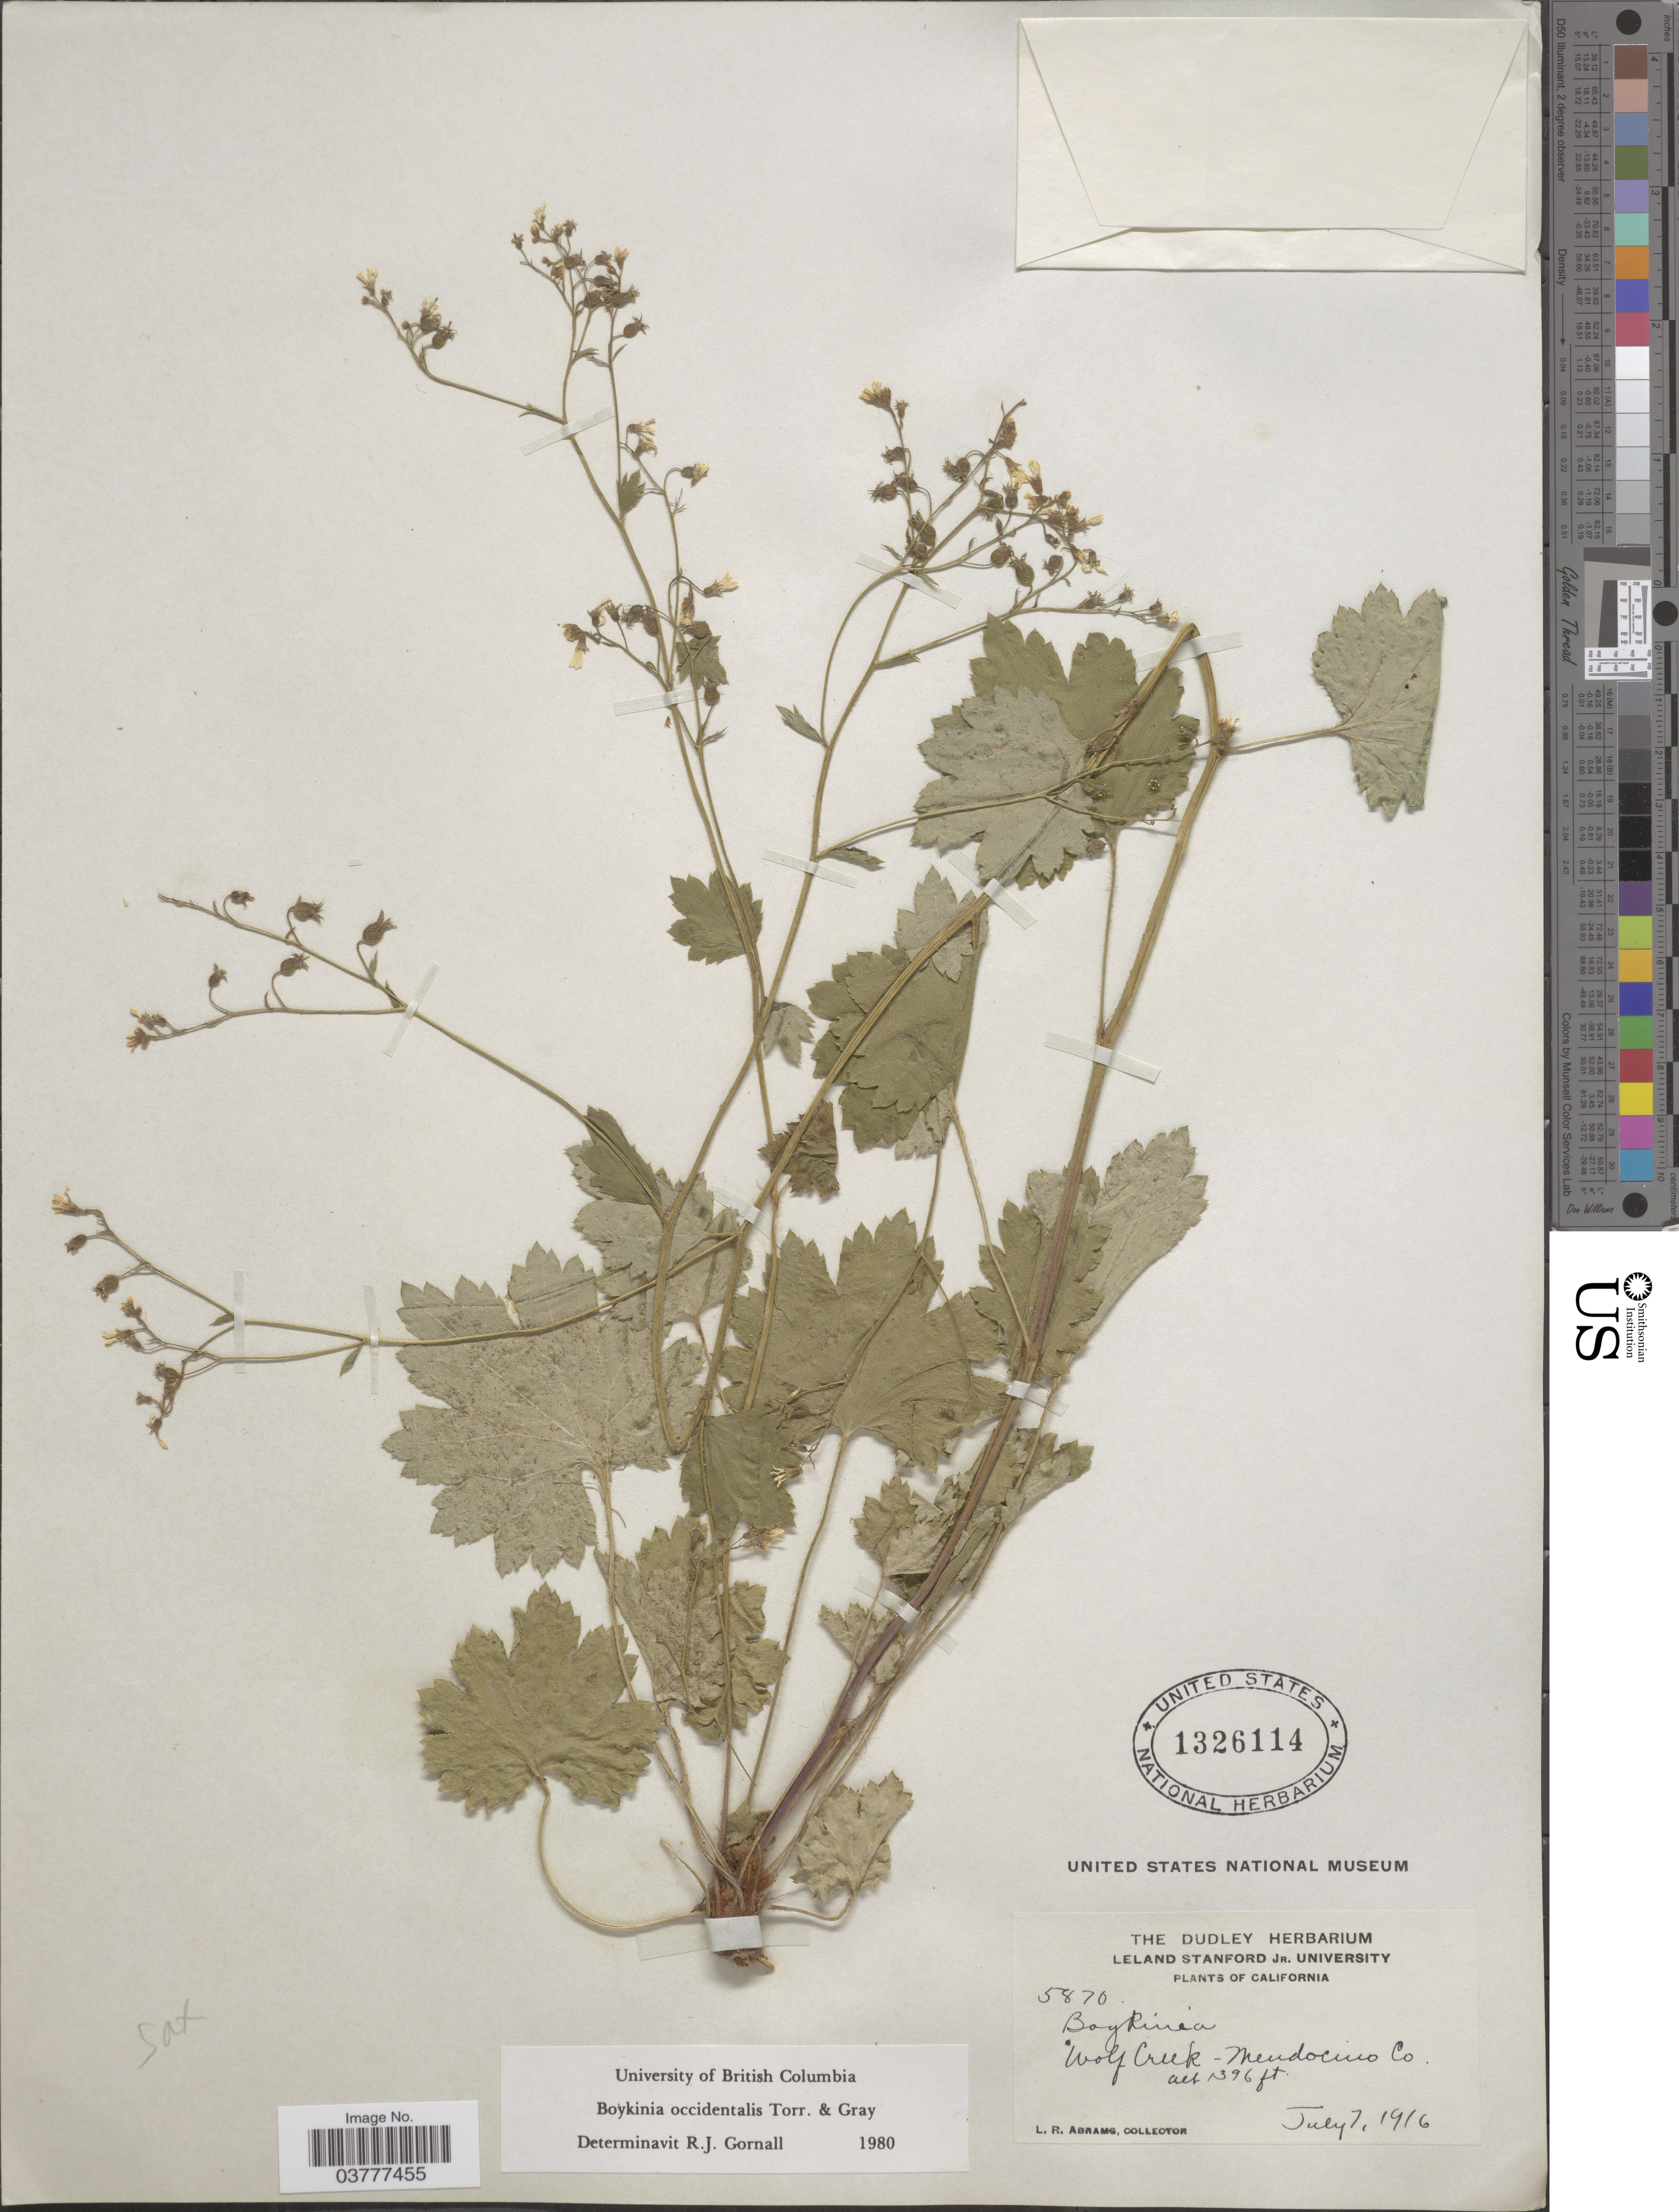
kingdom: Plantae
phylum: Tracheophyta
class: Magnoliopsida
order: Saxifragales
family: Saxifragaceae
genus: Boykinia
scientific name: Boykinia occidentalis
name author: Torr. & A. Gray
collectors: L. Abrams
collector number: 5870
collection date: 1916-07-07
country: United States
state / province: California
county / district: Mendocino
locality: Wolf Creek - Mendocino Co.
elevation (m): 426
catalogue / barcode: US 1326114